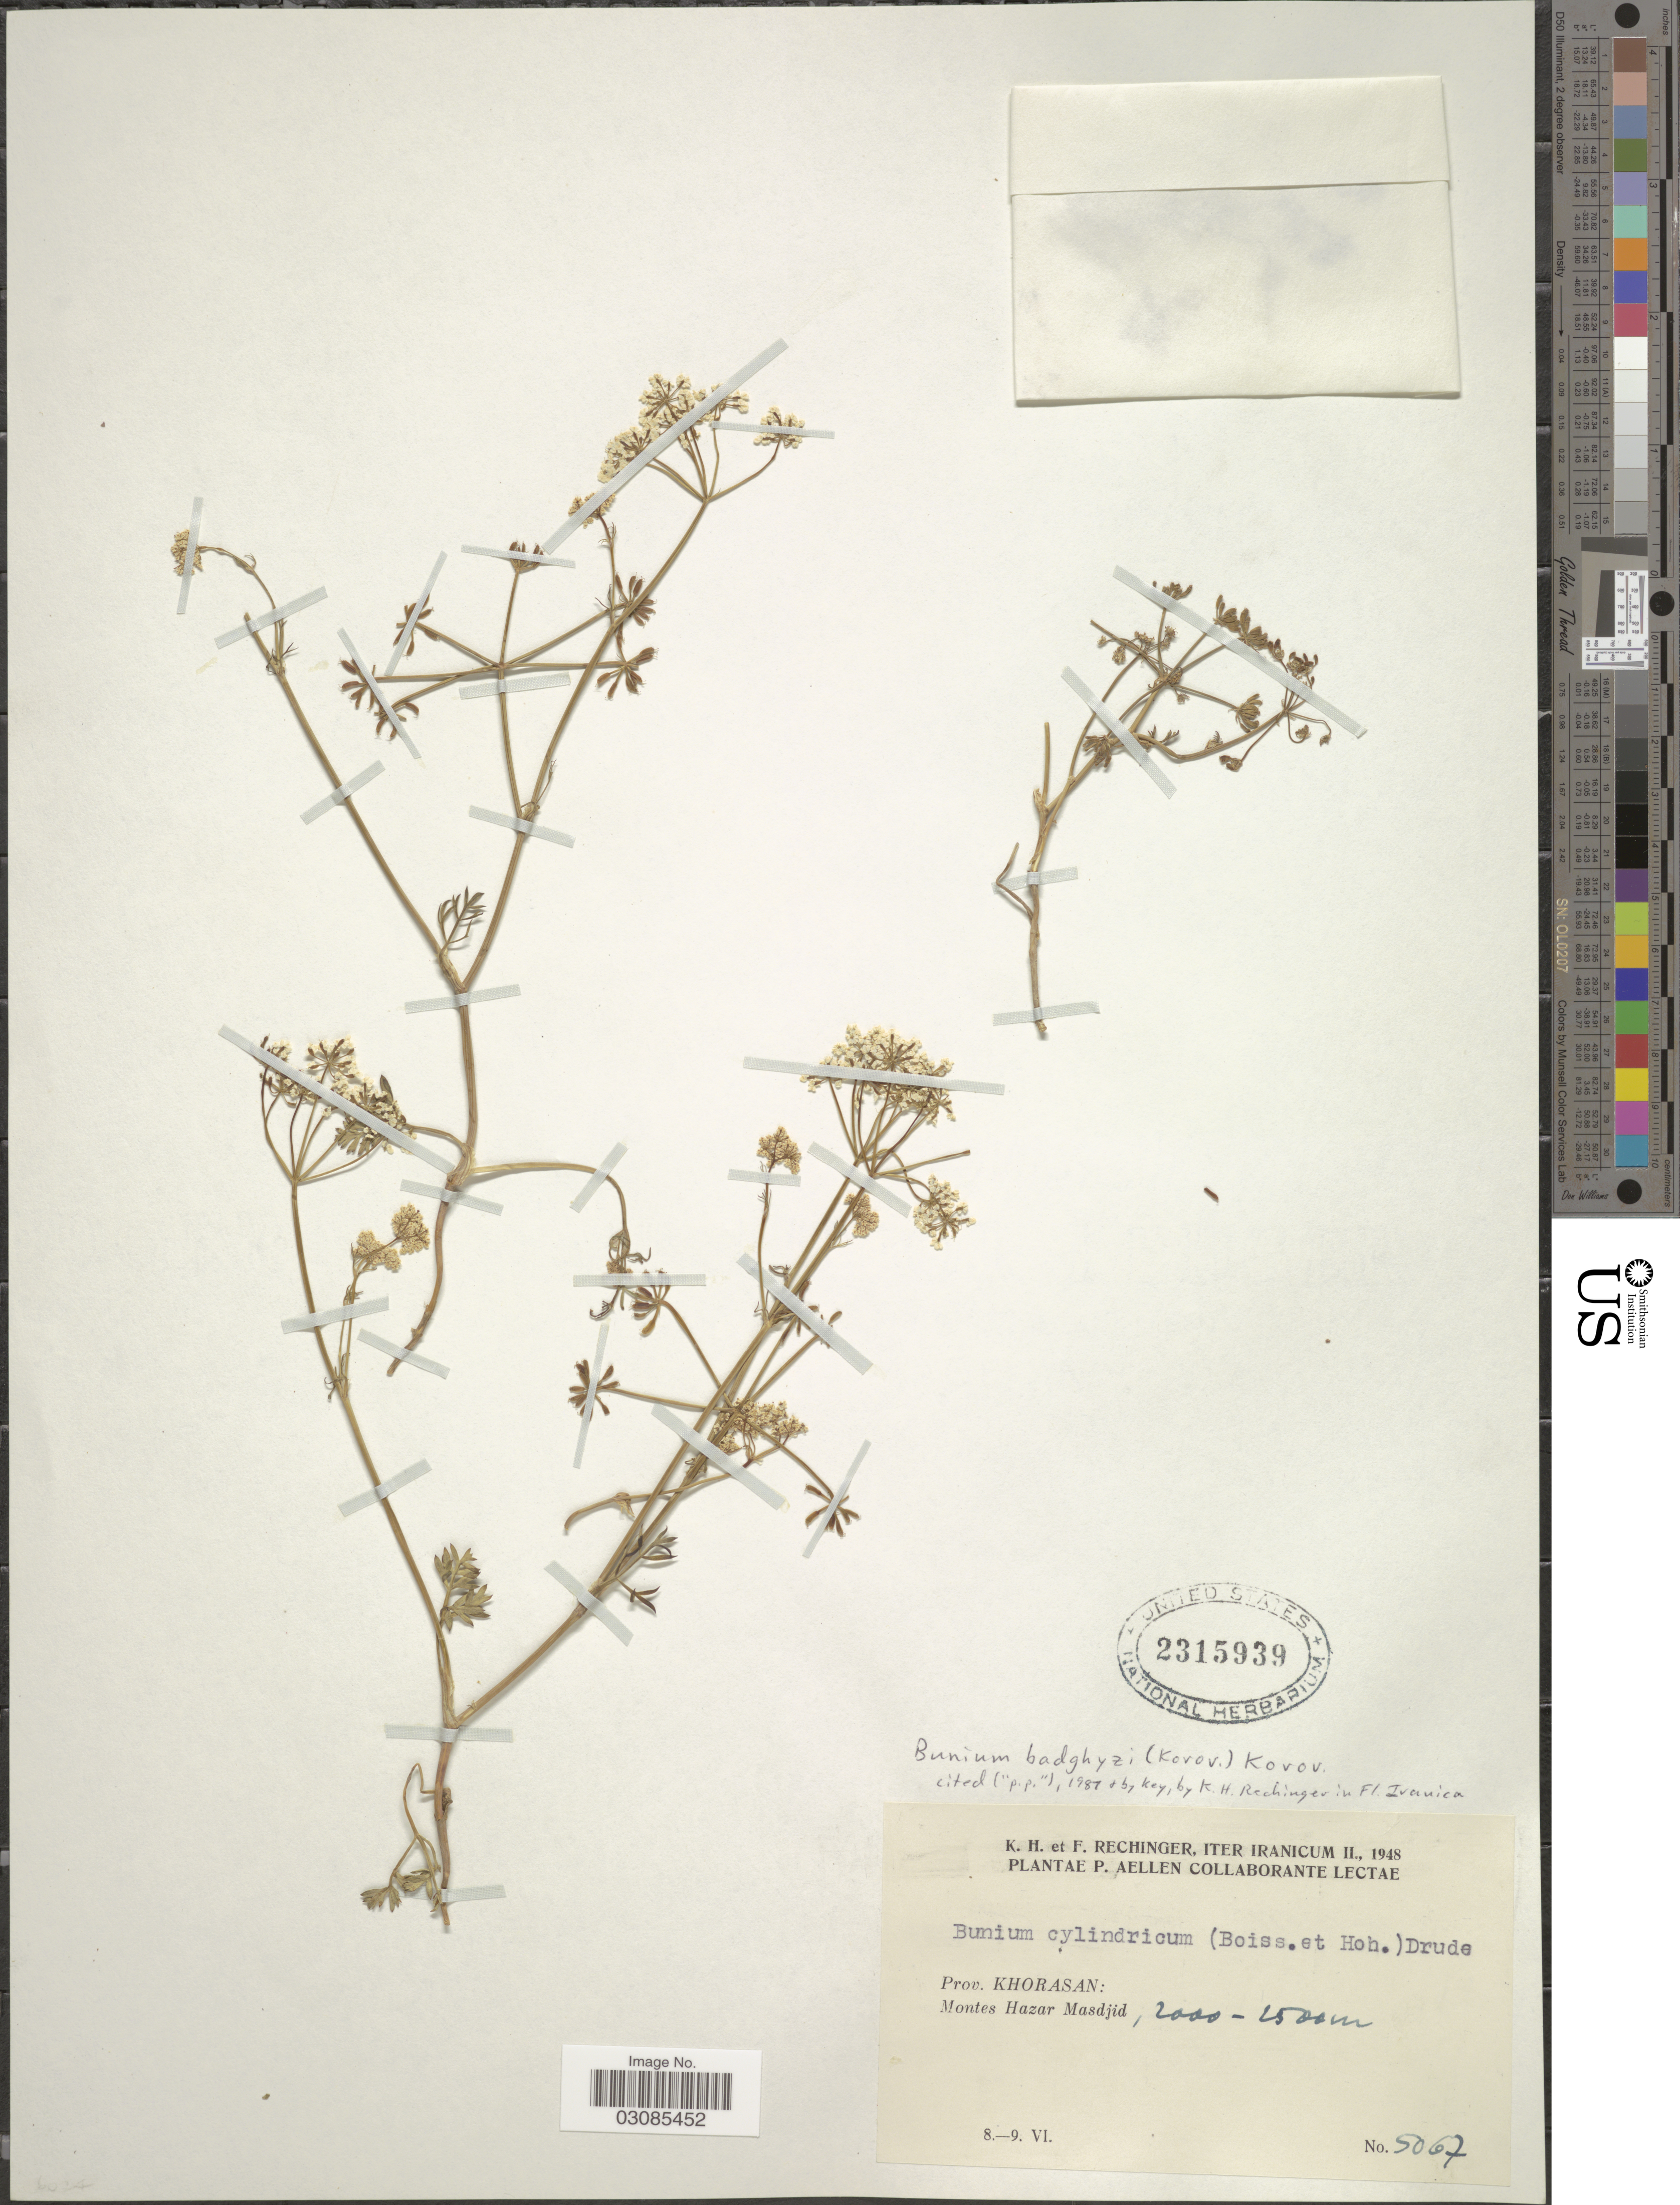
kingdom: Plantae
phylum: Tracheophyta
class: Magnoliopsida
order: Apiales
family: Apiaceae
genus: Bunium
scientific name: Bunium badghysi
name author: (Korovin) Korovin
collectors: K. H. Rechinger & F. Rechinger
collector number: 5067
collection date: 1948-06-08/1948-06-09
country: Iran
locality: Montes Hazar Masdjid.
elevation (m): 2000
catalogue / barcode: US 2315939